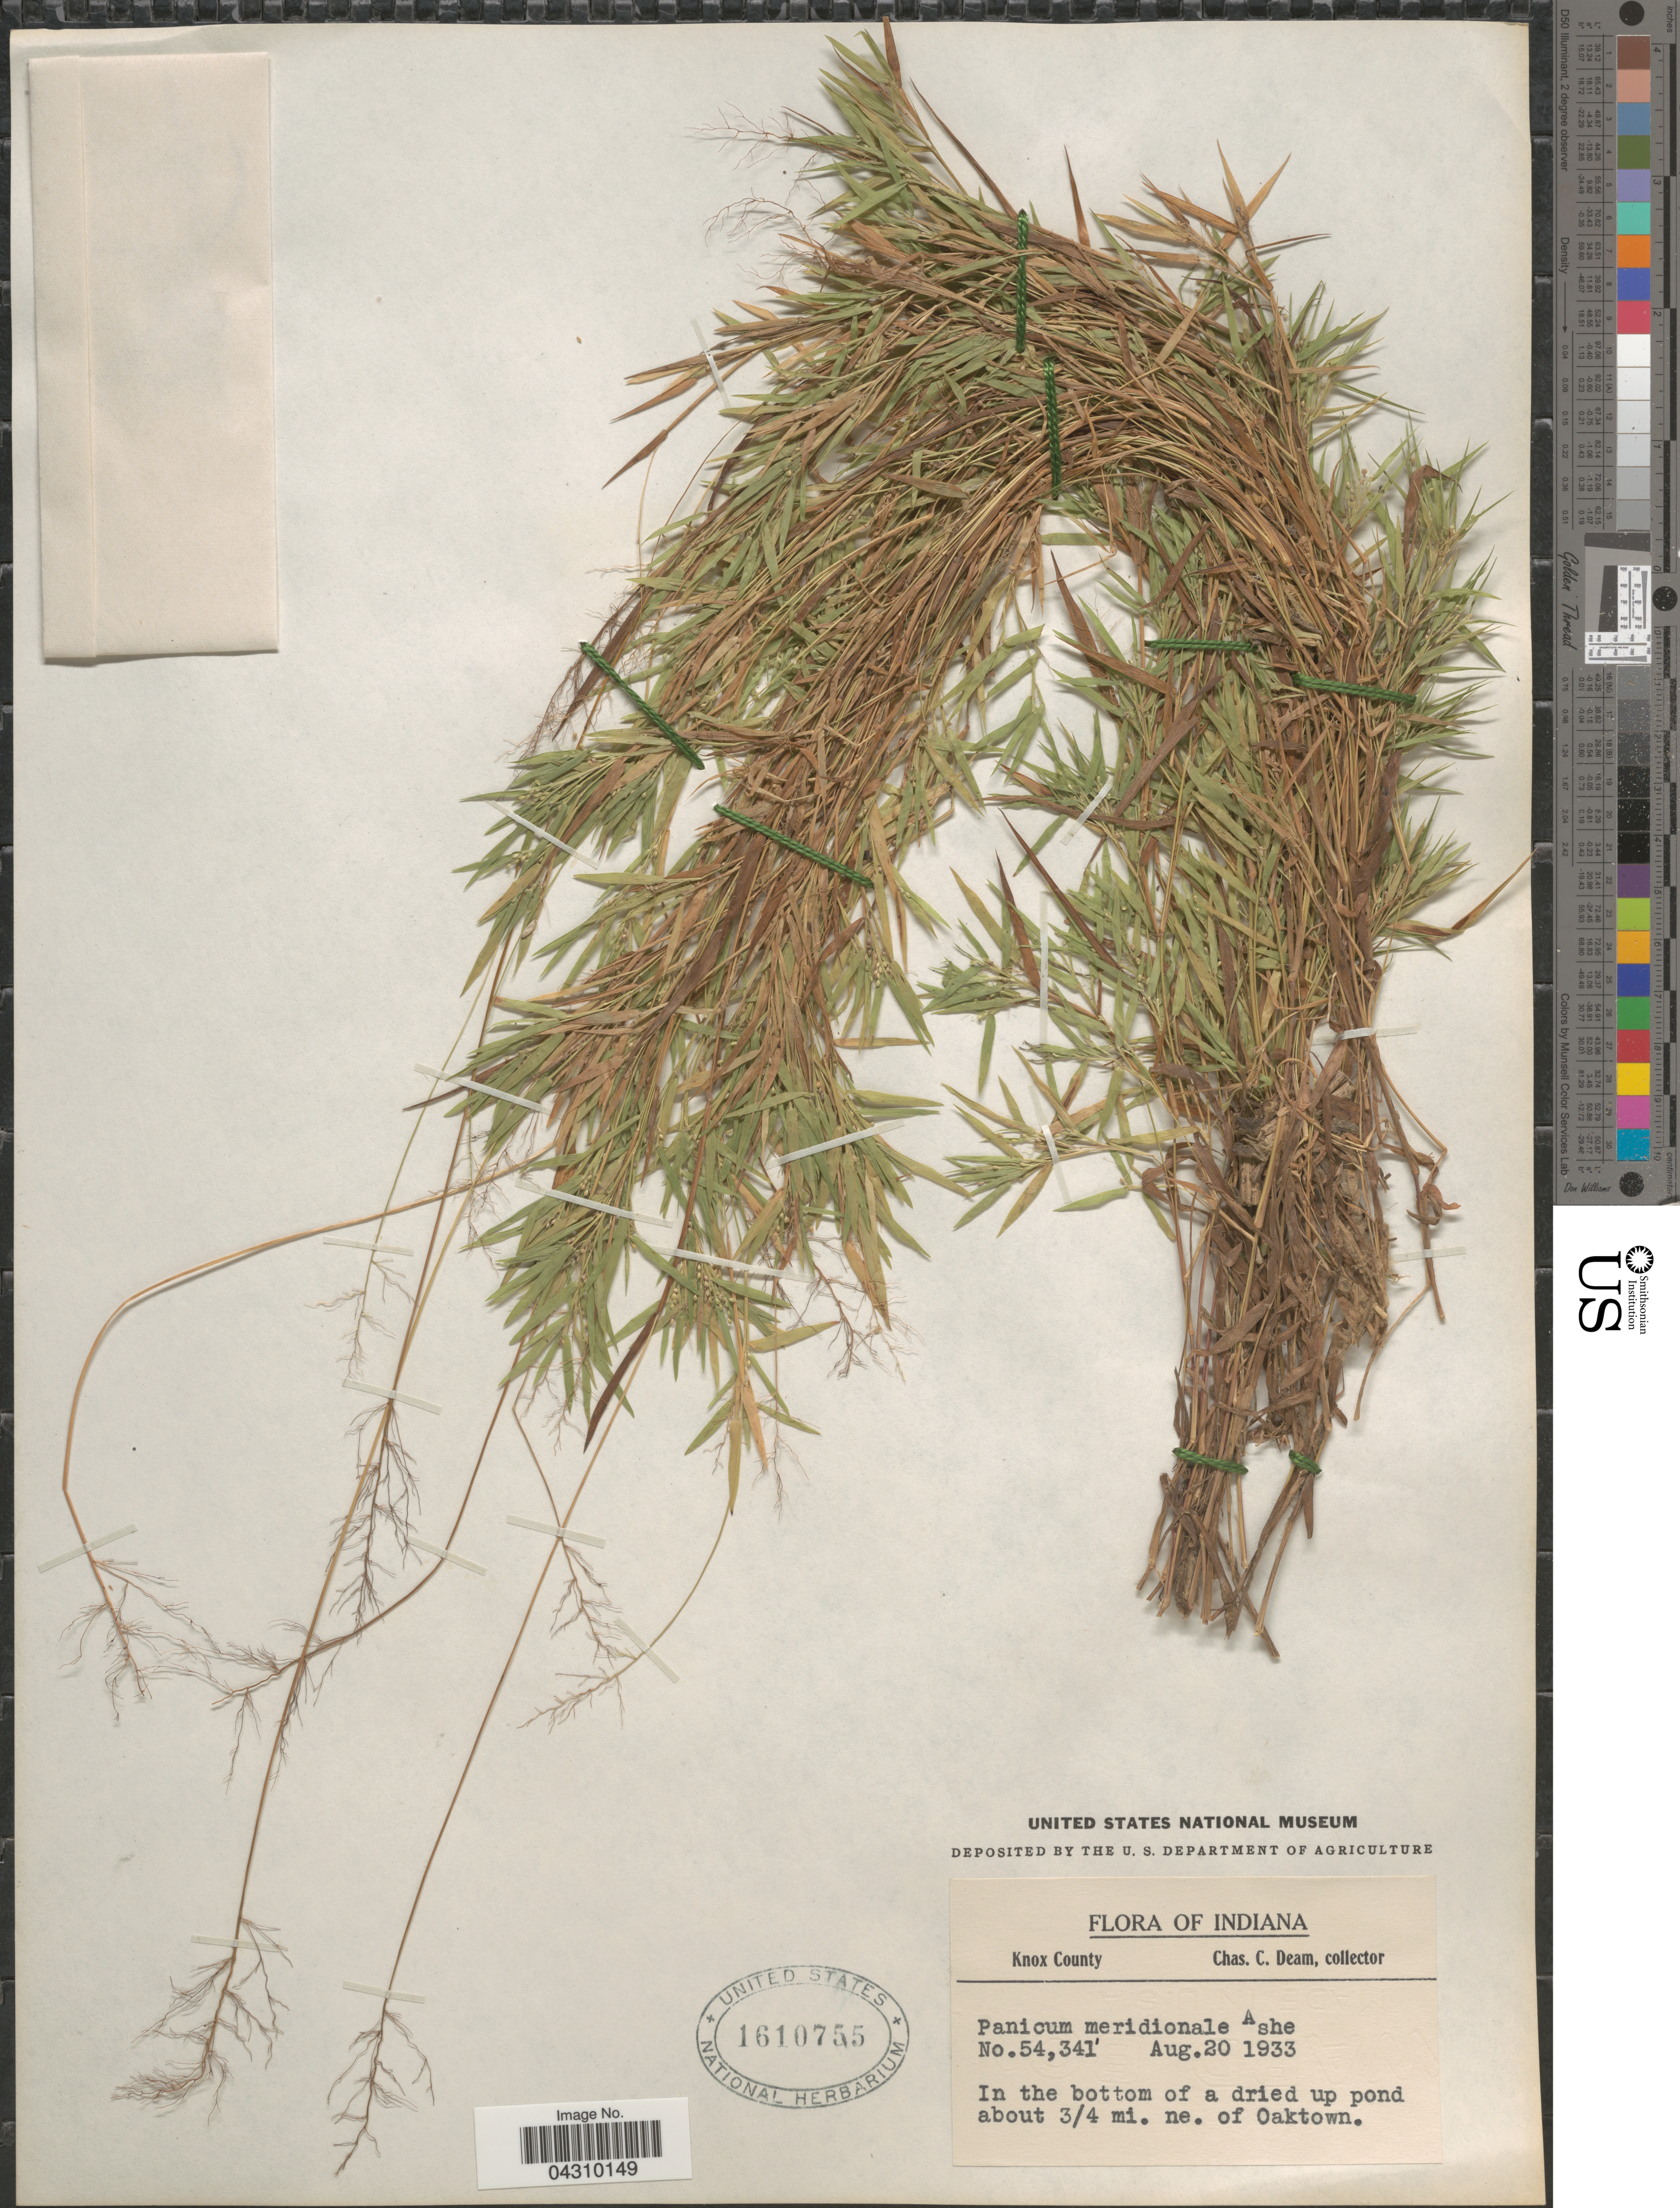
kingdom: Plantae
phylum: Tracheophyta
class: Liliopsida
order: Poales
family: Poaceae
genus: Dichanthelium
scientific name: Dichanthelium acuminatum var. acuminatum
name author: (Sw.) Gould & C.A. Clark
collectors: C. Deam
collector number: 54341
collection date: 1933-08-20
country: United States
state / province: Indiana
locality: Knox County. In the bottom of a dried up pond about ¾ mi. ne. of Oaktown.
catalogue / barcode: US 1610755